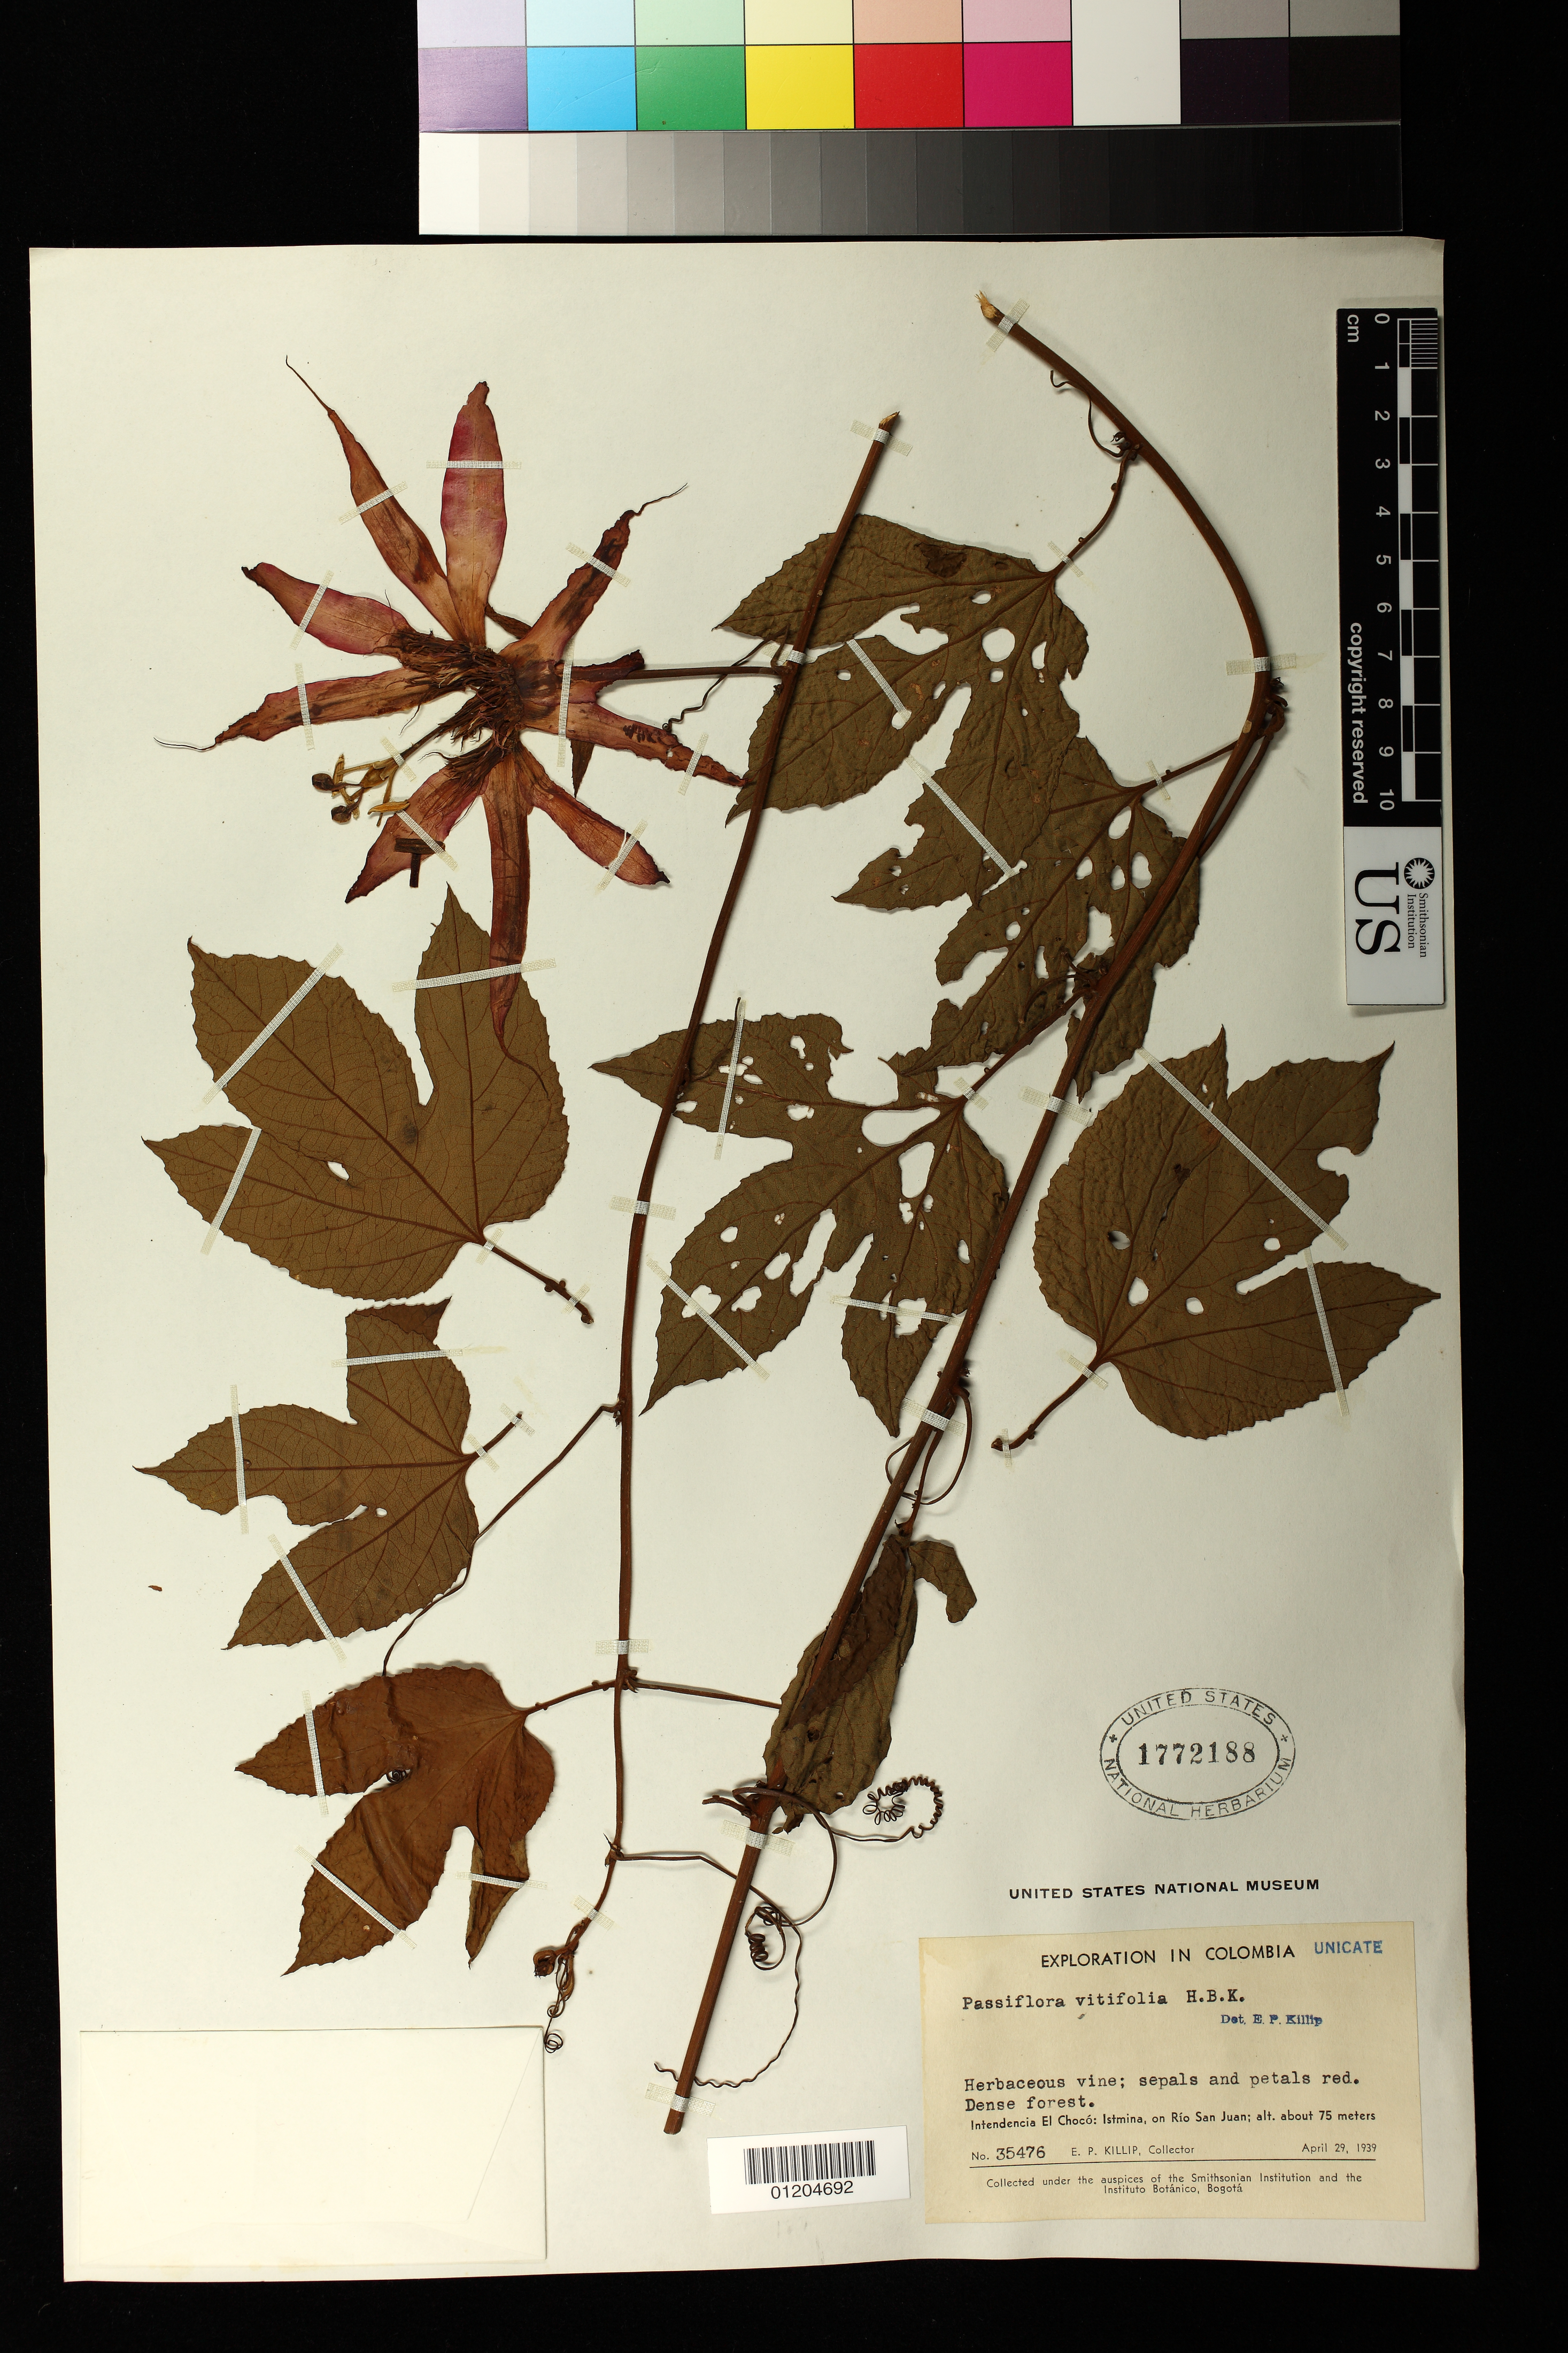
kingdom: Plantae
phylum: Tracheophyta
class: Magnoliopsida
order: Malpighiales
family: Passifloraceae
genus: Passiflora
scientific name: Passiflora vitifolia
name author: Kunth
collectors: E. P. Killip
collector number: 35476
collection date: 1939-04-29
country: Colombia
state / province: Choco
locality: Intendencia El Choco: Istmina, on Rio San Juan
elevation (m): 75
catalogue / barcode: US 1772188